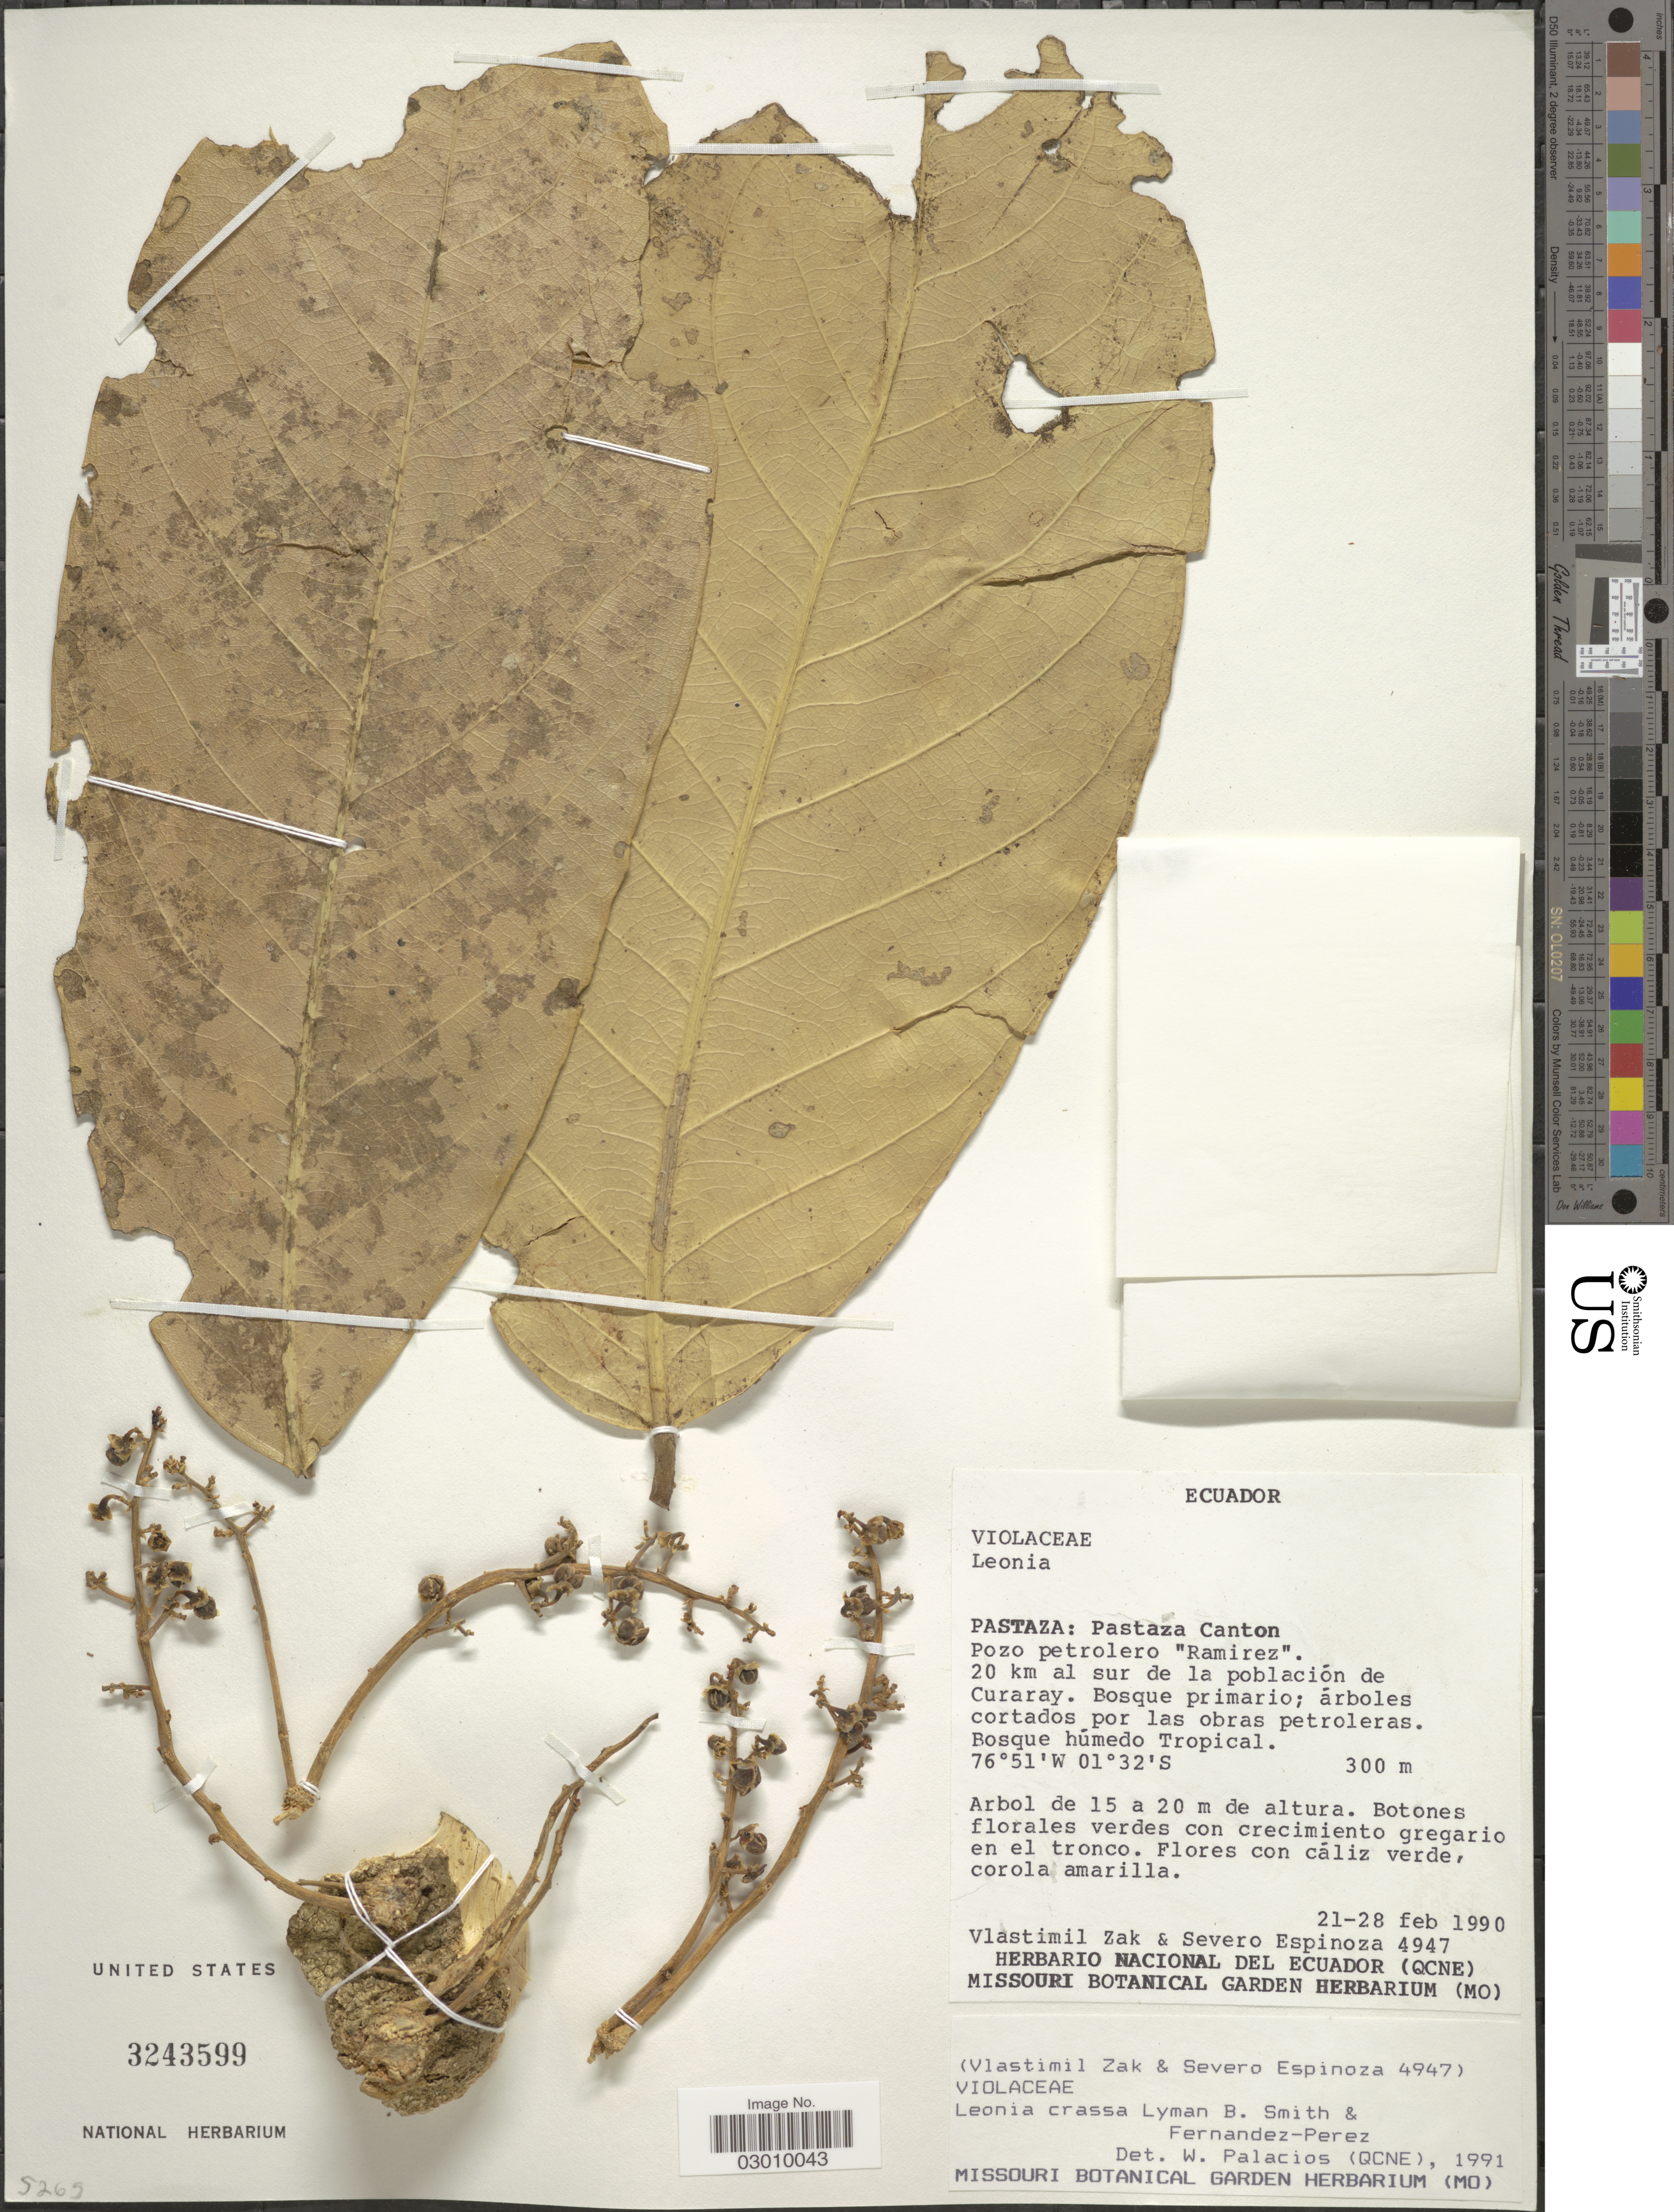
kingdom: Plantae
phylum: Tracheophyta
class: Magnoliopsida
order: Malpighiales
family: Violaceae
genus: Leonia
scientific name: Leonia crassa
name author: L.B. Sm. & A. Fernández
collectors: V. Zak & S. Espinoza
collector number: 4947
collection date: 1990-02-21/1990-02-28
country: Ecuador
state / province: Pastaza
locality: Pastaza Canton, Pozo petrolero "Ramirez", 20 km al sur de la población de Curaray.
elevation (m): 300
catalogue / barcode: US 3243599